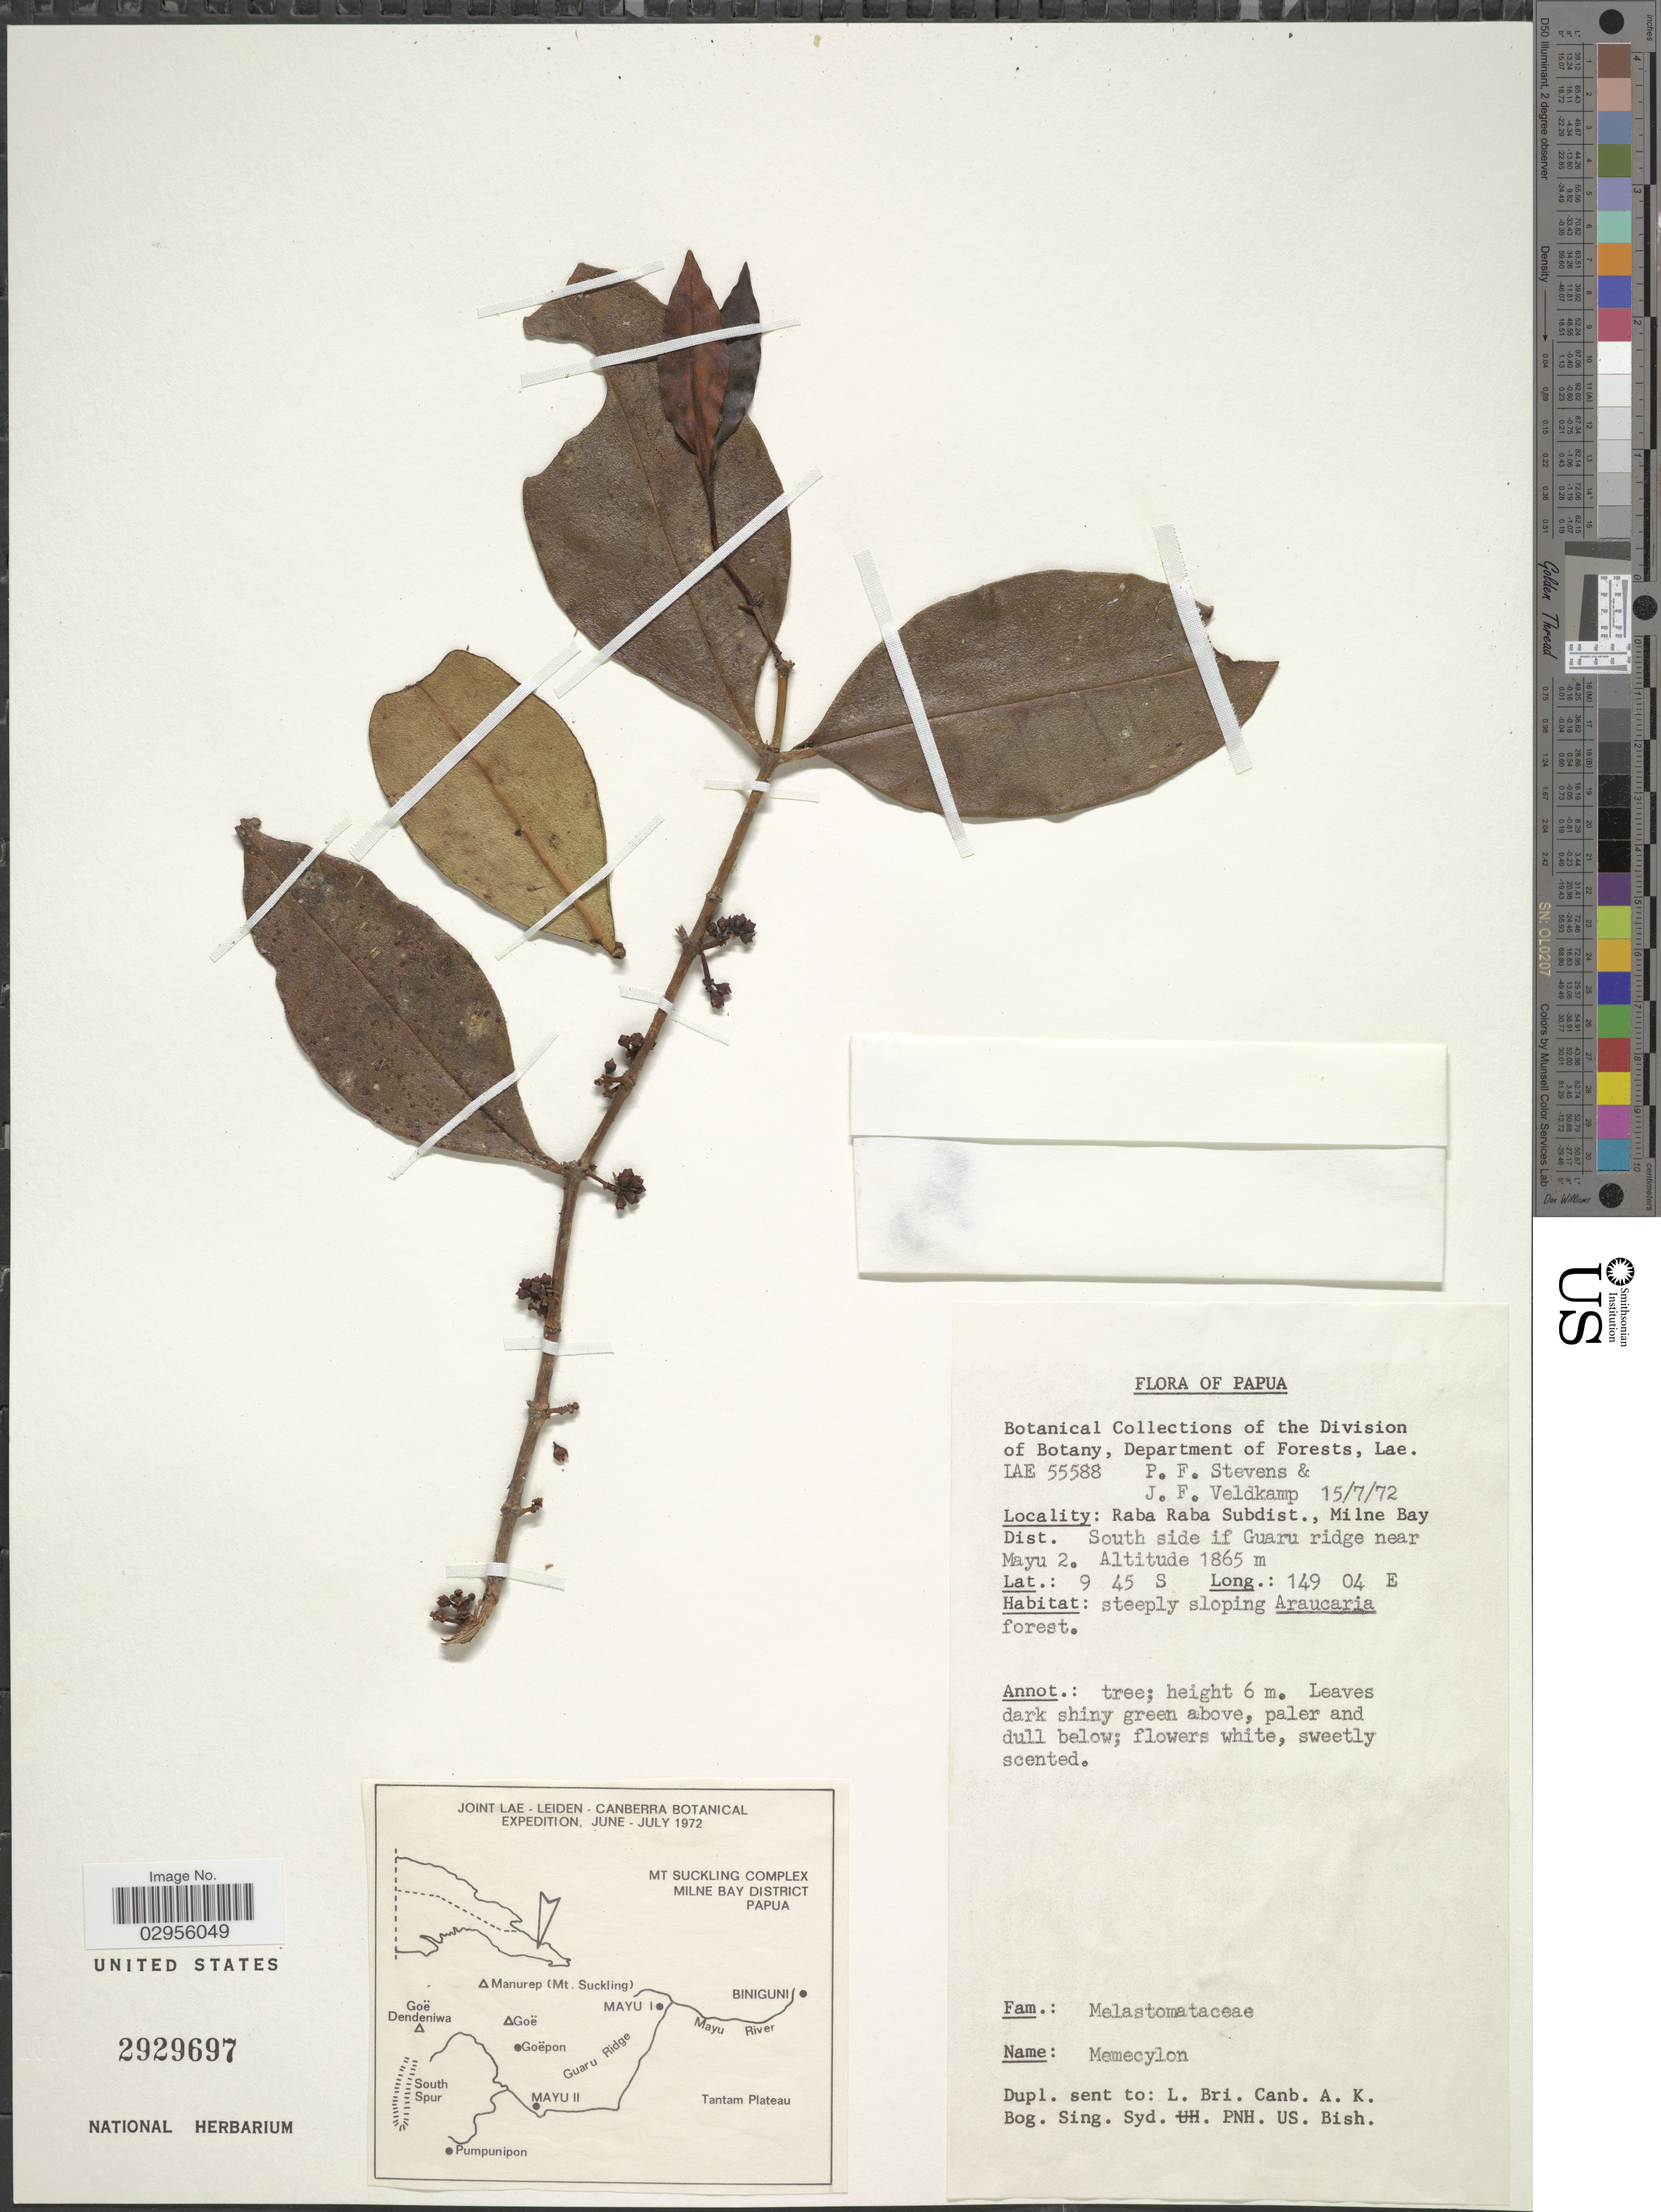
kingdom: Plantae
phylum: Tracheophyta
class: Magnoliopsida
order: Myrtales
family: Melastomataceae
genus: Memecylon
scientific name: Memecylon sp.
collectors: P. F. Stevens & J. F. Veldkamp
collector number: LAE 55588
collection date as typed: Transcribed d/m/y: 15/7/72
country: Papua New Guinea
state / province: Milne Bay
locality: Papua. Raba Raba Subdist., Milne Bay Dist. South side of Guaru ridge near Mayu 2.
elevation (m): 1865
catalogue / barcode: US 2929697